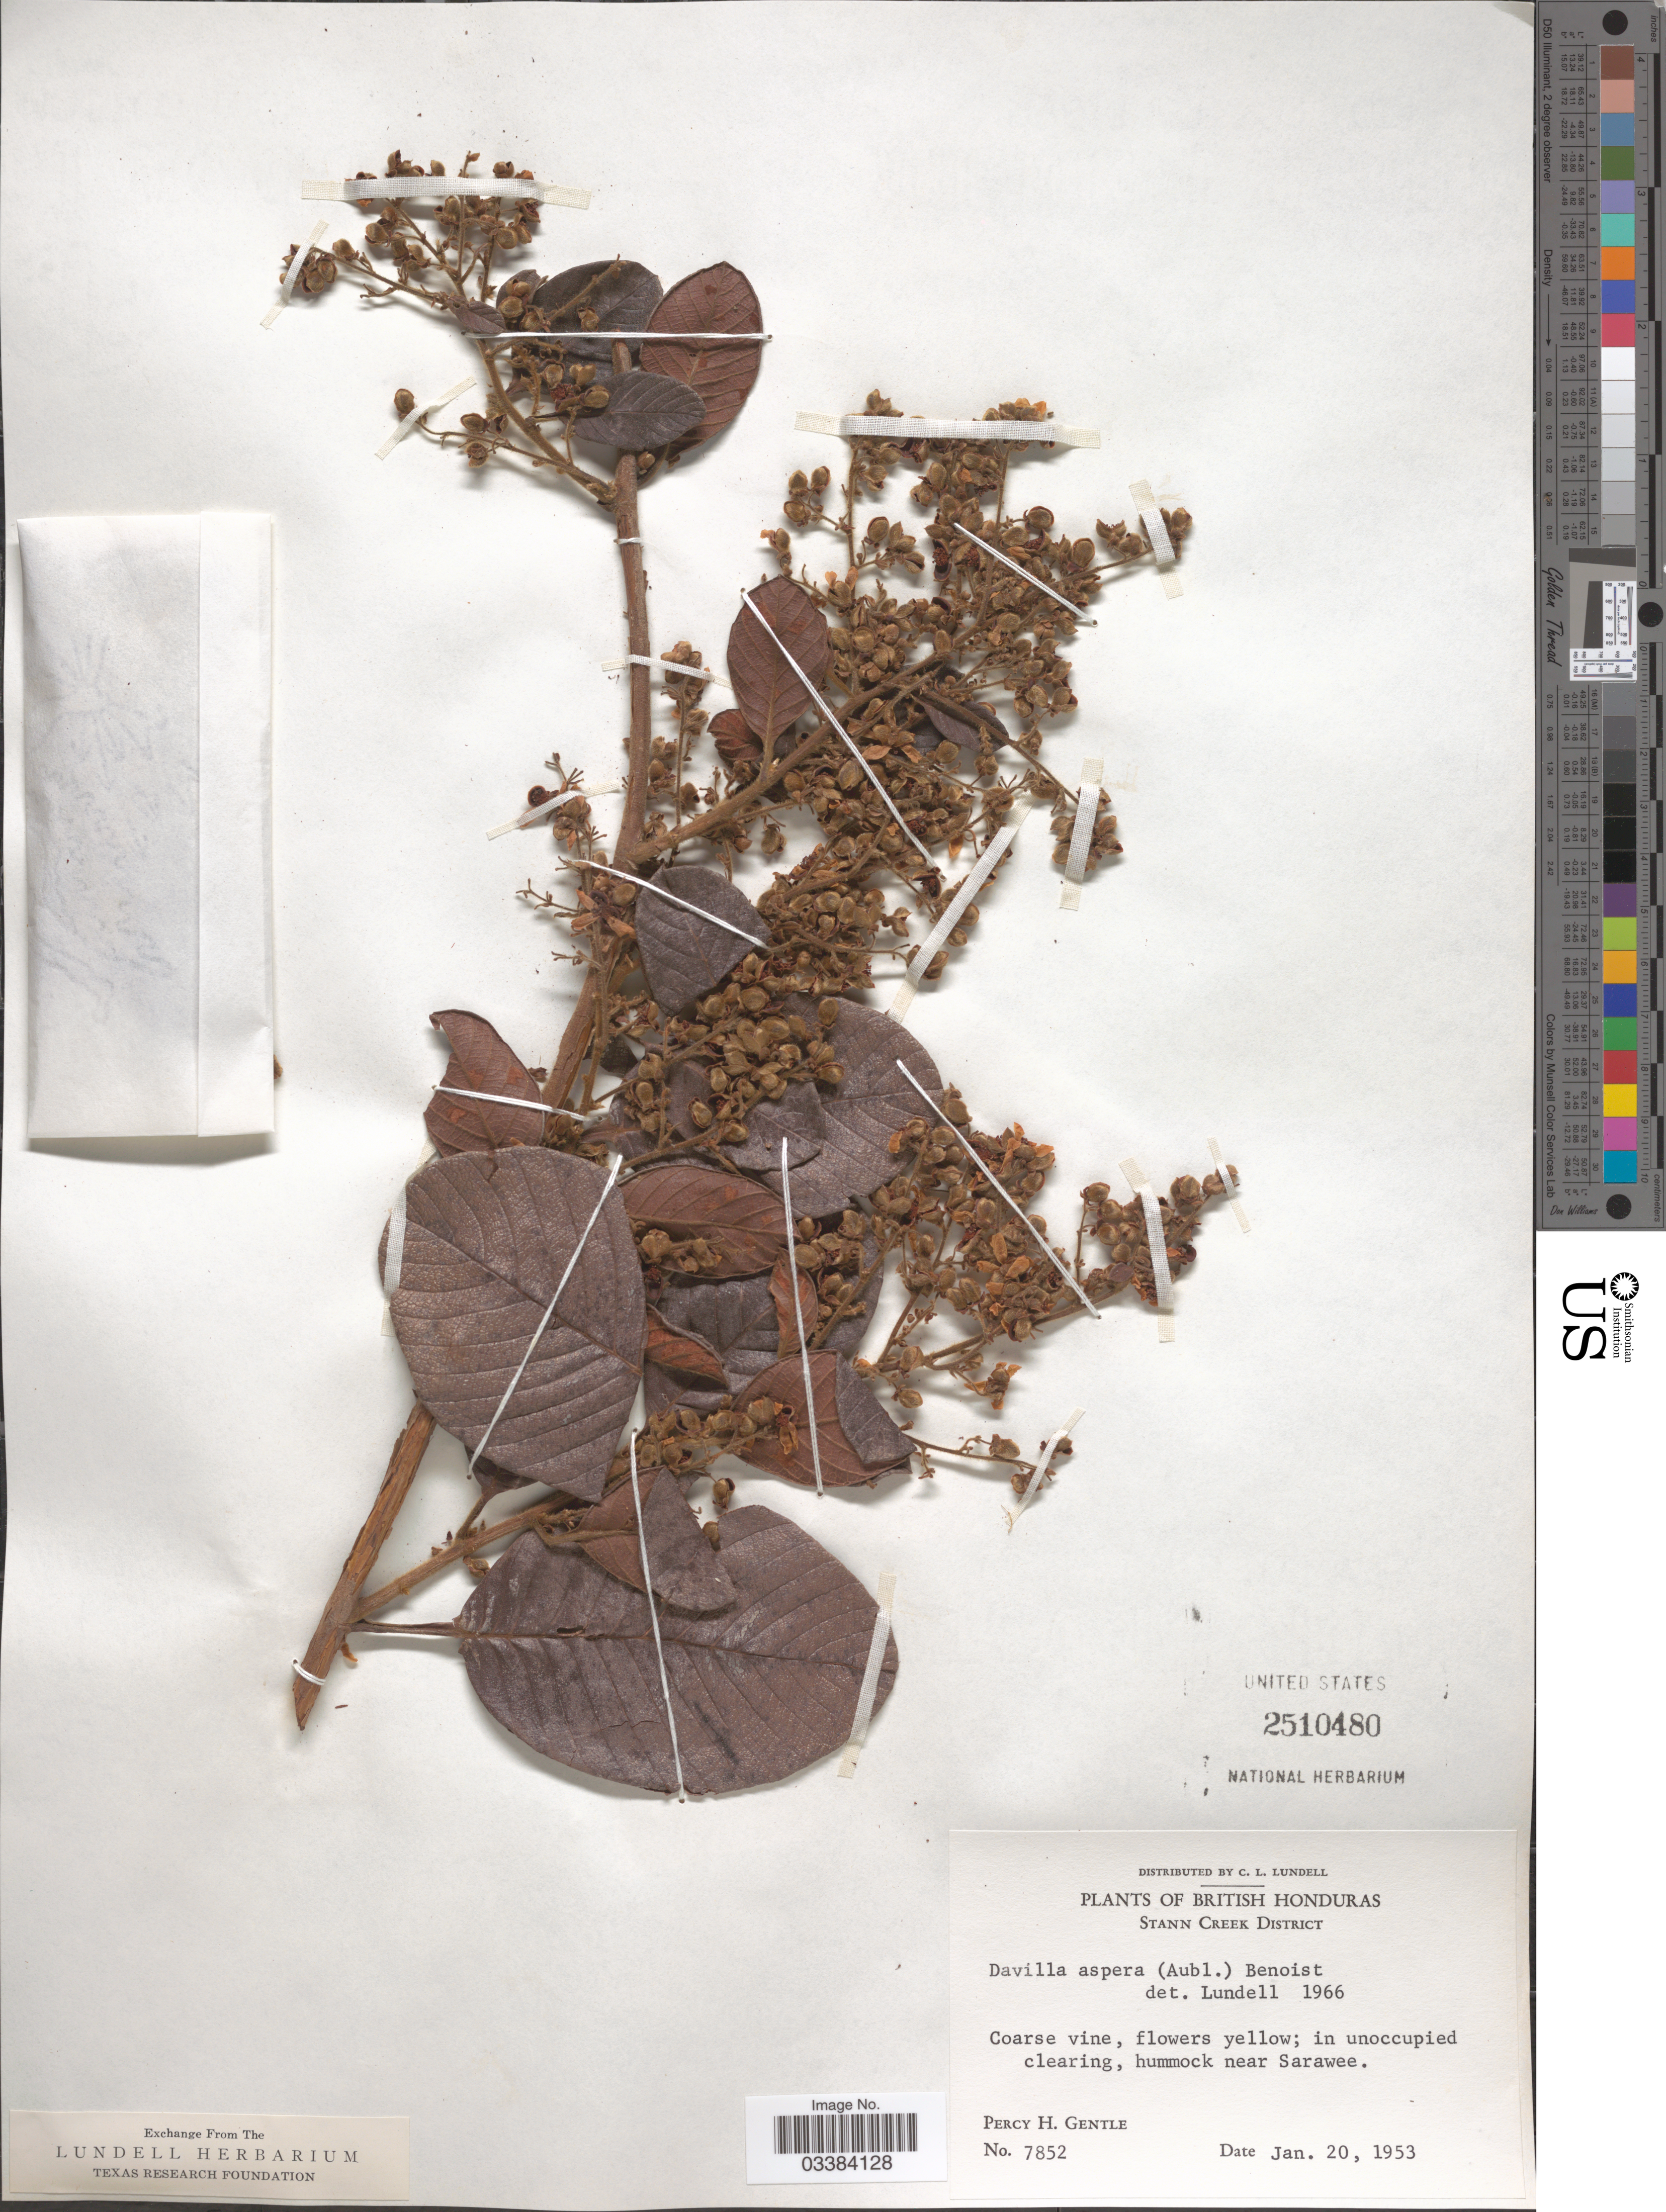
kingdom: Plantae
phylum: Tracheophyta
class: Magnoliopsida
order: Dilleniales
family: Dilleniaceae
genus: Davilla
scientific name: Davilla kunthii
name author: A. St.-Hil.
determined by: Todzia, C. A., (TEX), University of Texas Austin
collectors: P. H. Gentle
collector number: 7852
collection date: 1953-01-20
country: Belize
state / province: Stann Creek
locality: British Honduras. Stann Creek District. Hummock near Sarawee.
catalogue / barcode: US 2510480